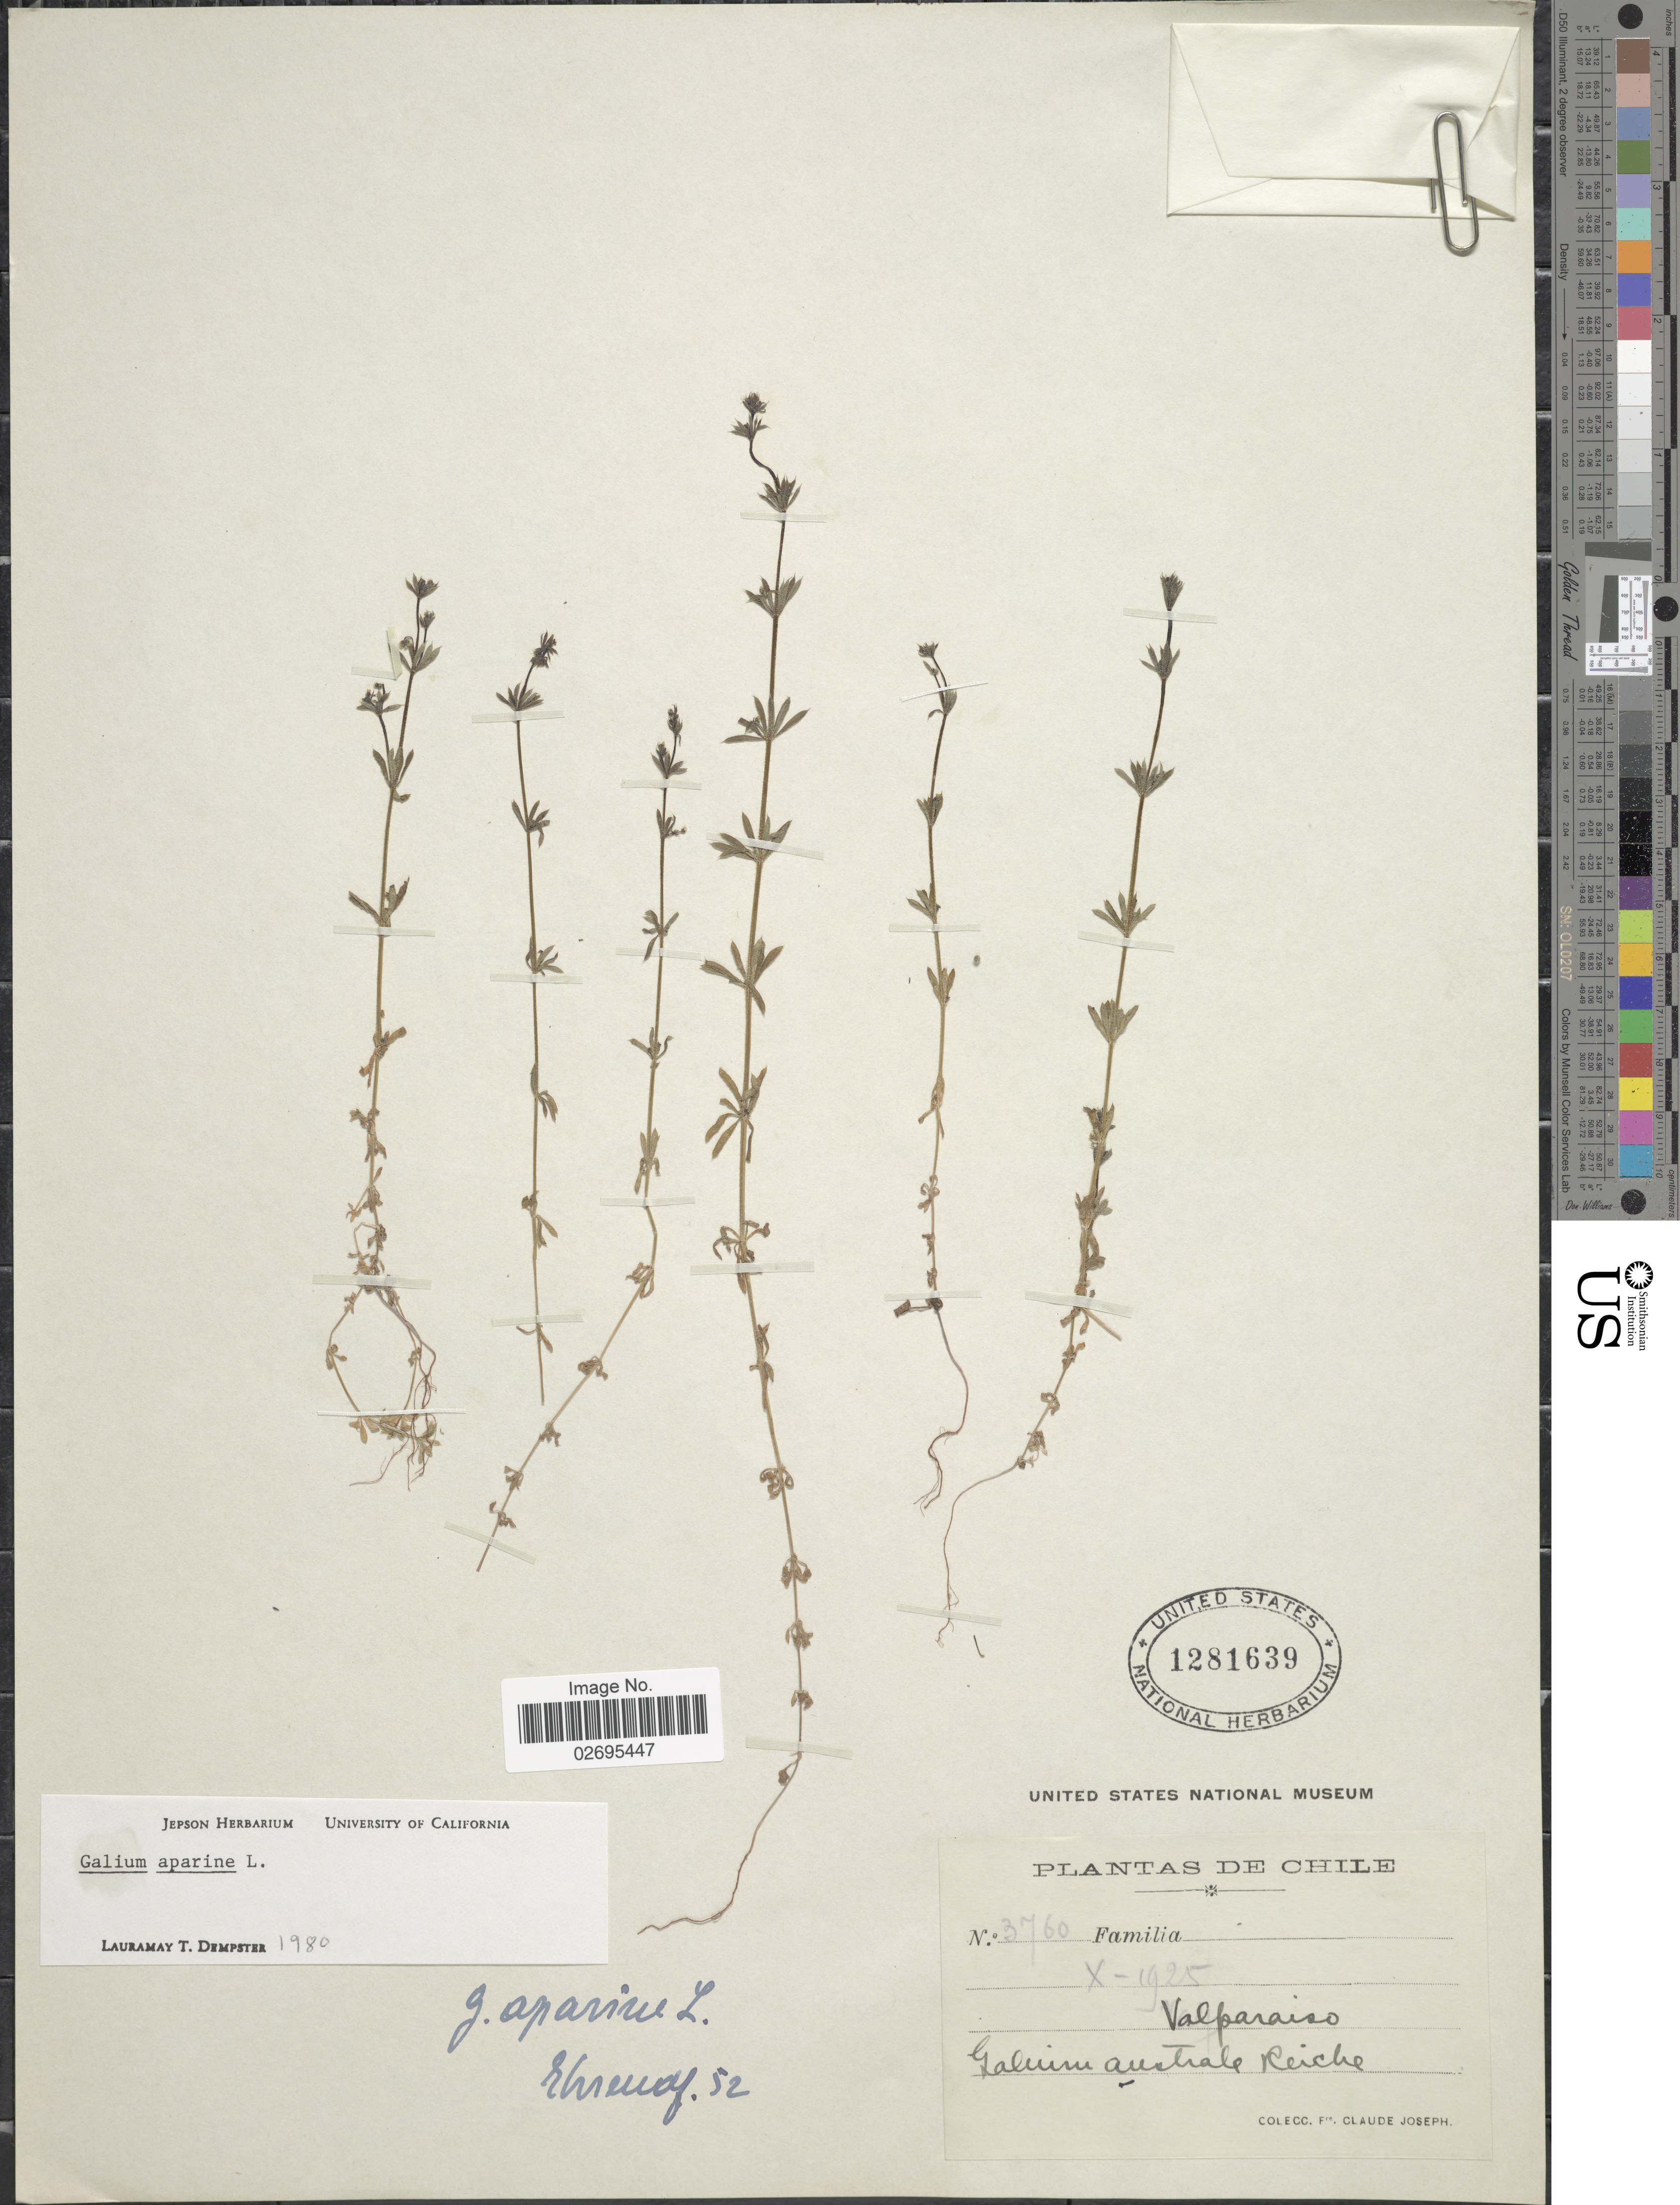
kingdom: Plantae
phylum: Tracheophyta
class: Magnoliopsida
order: Gentianales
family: Rubiaceae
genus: Galium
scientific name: Galium aparine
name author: L.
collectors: Bro. Claude-Joseph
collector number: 3760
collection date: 1925-10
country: Chile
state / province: Valparaíso (V)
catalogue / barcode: US 1281639